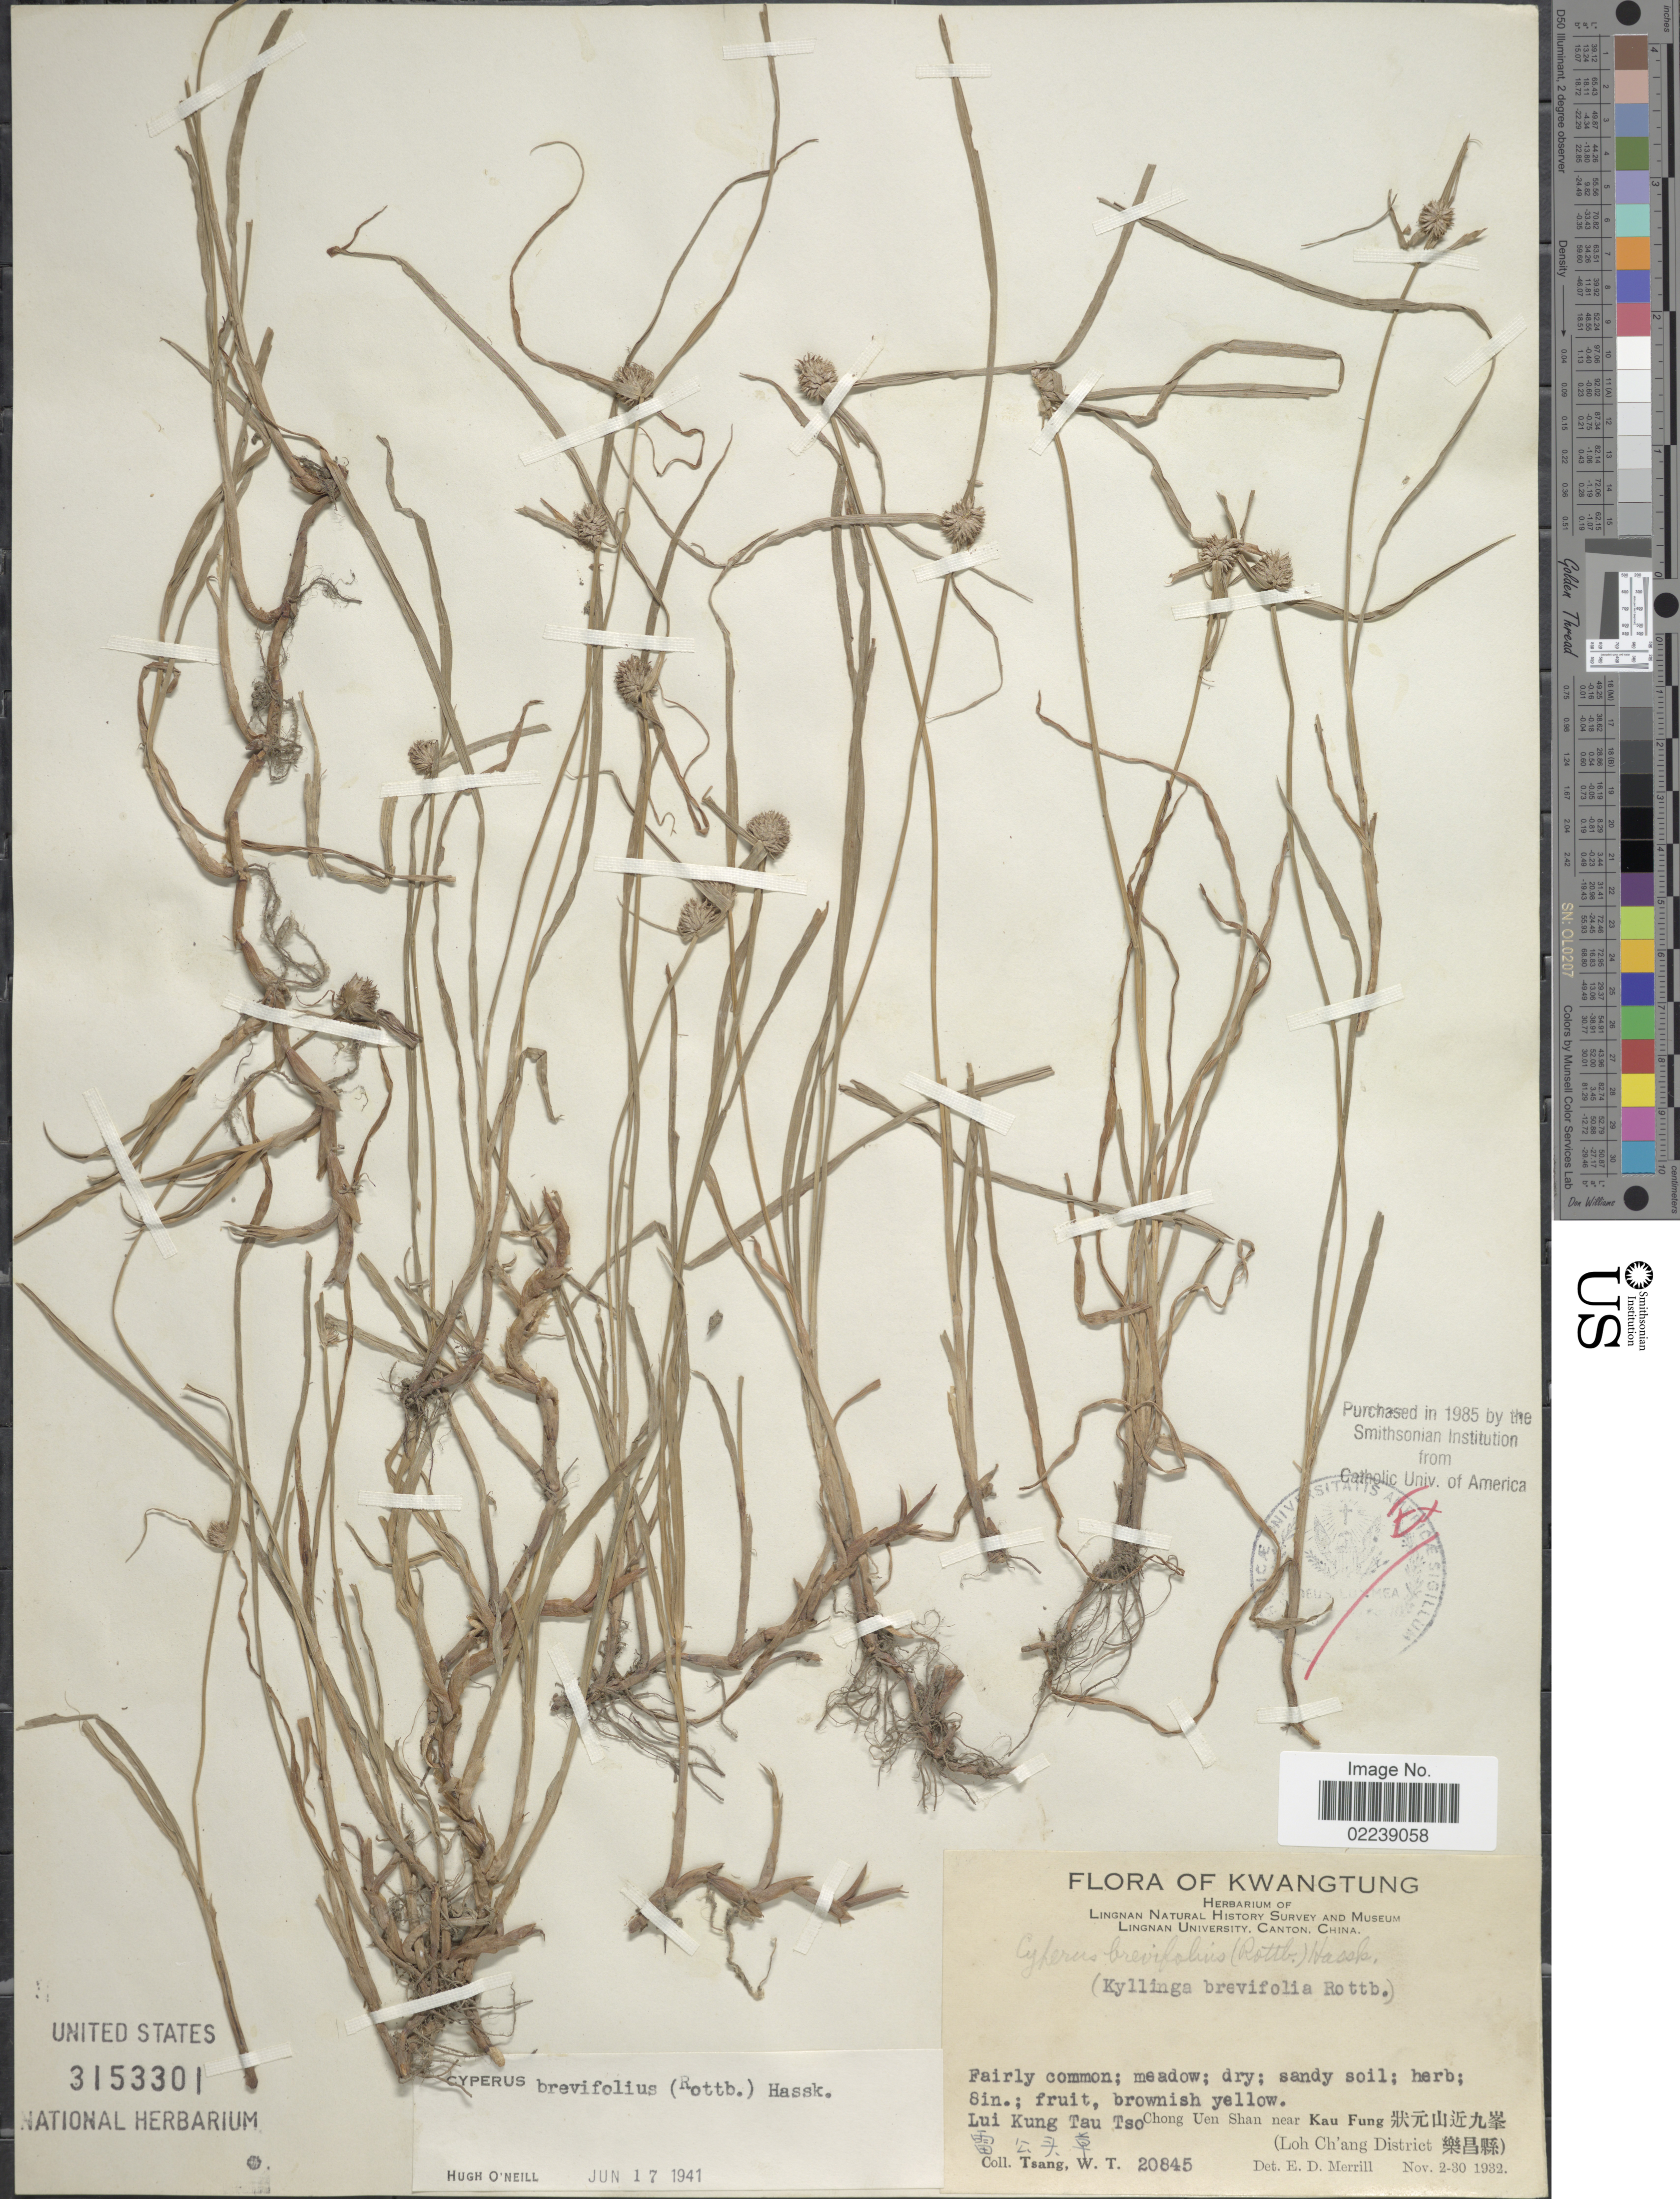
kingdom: Plantae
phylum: Tracheophyta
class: Liliopsida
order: Poales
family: Cyperaceae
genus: Cyperus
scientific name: Cyperus brevifolius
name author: (Rottb.) Hassk.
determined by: Strong, M. T., (US), Smithsonian Institution - National Museum of Natural History (UNITED STATES)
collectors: W. T. Tsang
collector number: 20845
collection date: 1932-11-02/1932-11-30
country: China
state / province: Guangdong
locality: Kwangtung, Lui Kung Tau Tso, Chong Uen Shan near Kau Fung, Loh Ch'ang District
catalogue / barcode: US 3153301